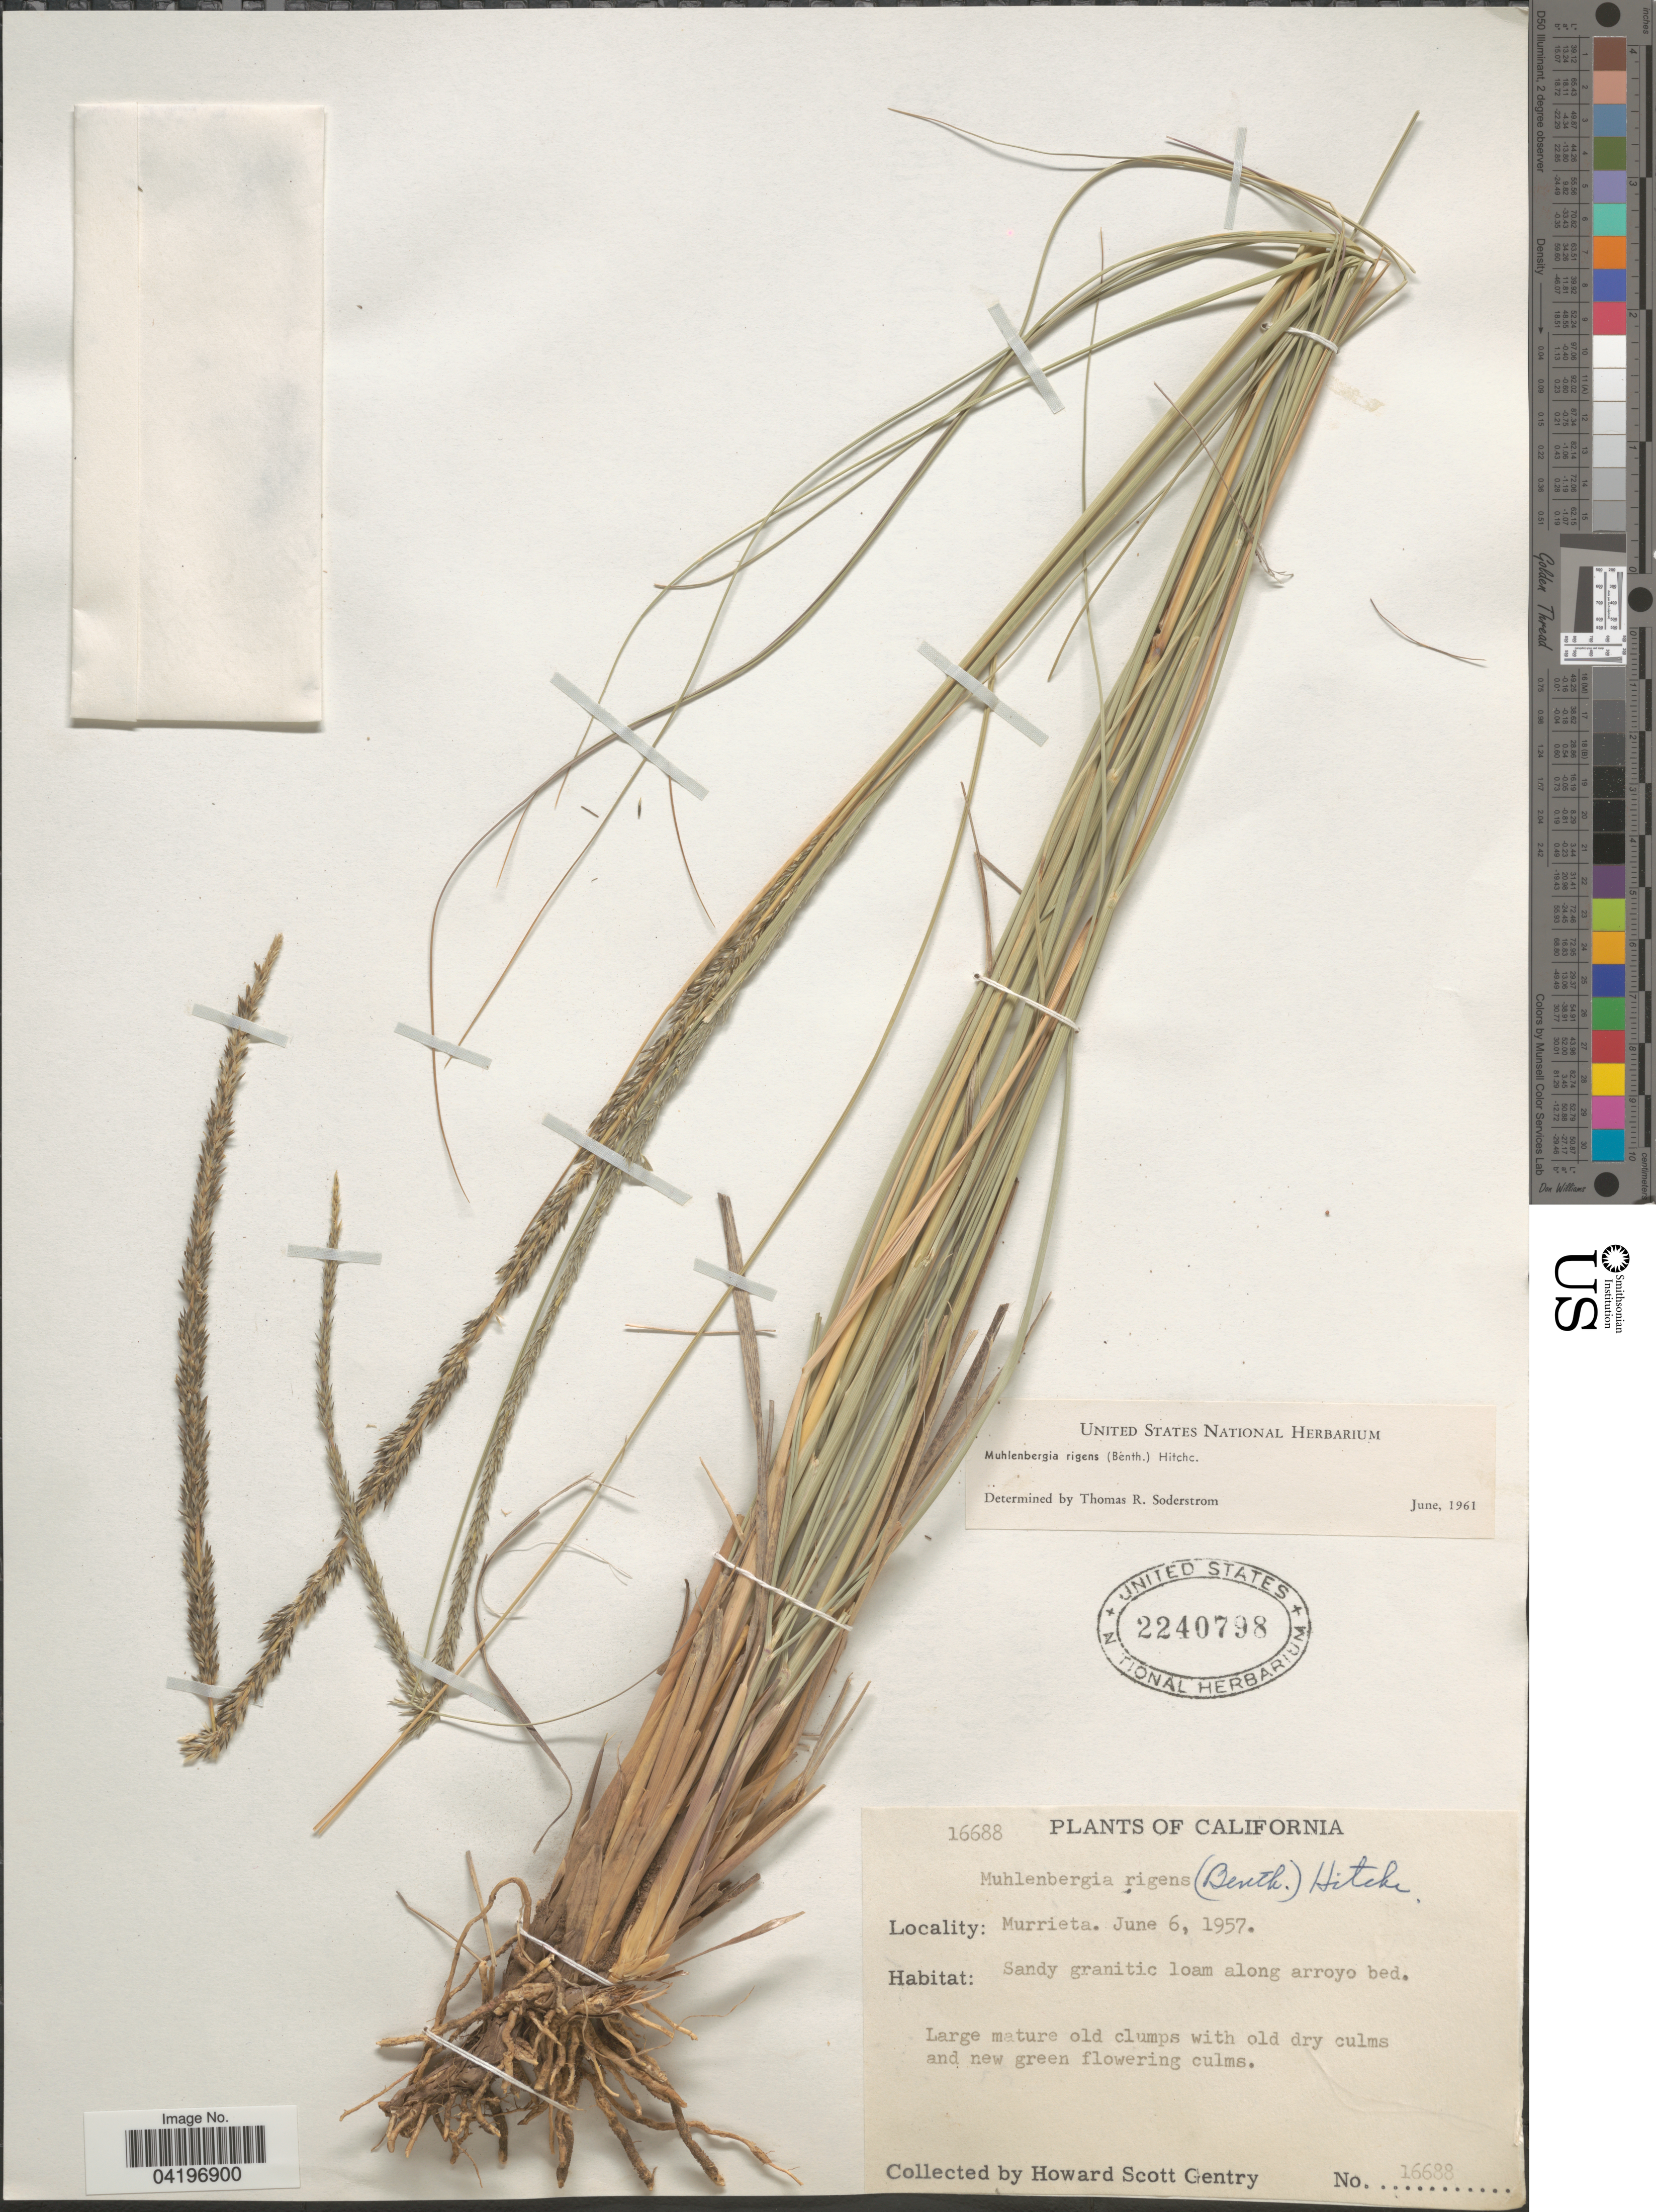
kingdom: Plantae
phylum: Tracheophyta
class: Liliopsida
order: Poales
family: Poaceae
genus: Muhlenbergia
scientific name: Muhlenbergia rigens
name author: (Benth.) Hitchc.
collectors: H. S. Gentry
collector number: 16688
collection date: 1957-06-06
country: United States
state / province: California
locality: Murrieta.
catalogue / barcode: US 2240798